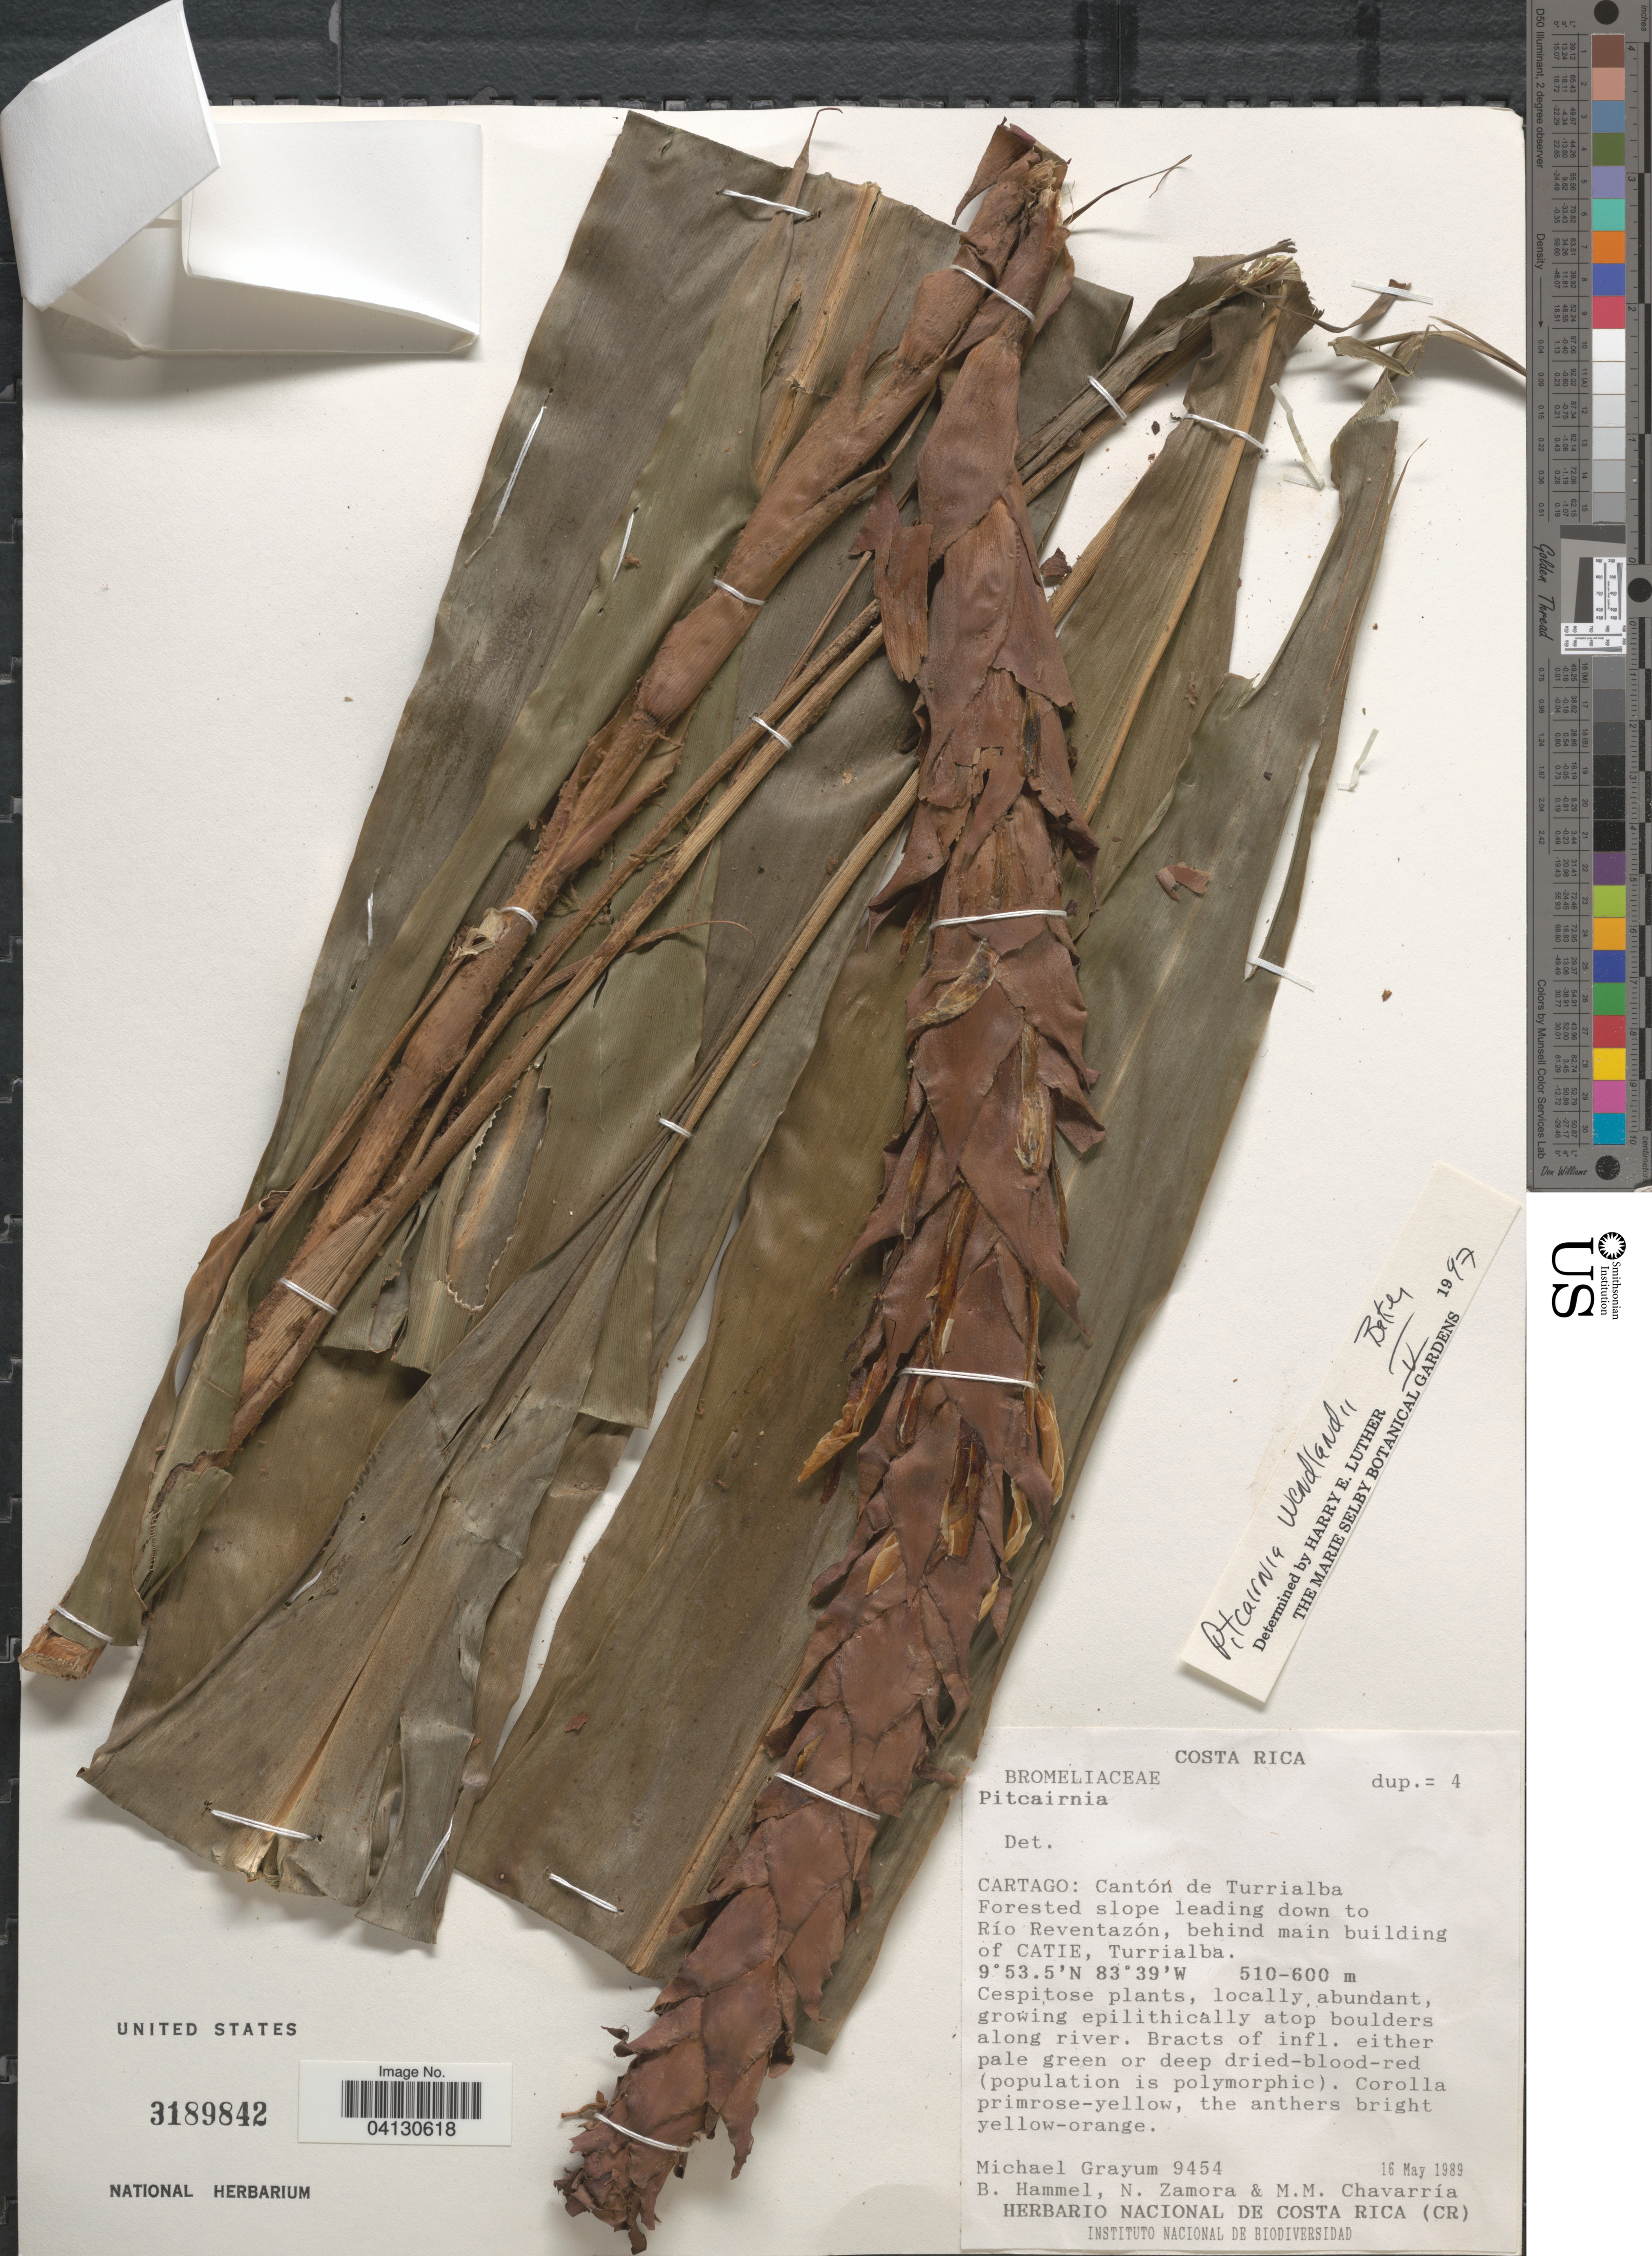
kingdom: Plantae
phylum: Tracheophyta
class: Liliopsida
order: Poales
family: Bromeliaceae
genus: Pitcairnia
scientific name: Pitcairnia wendlandii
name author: Baker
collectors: M. H. Grayum, B. Hammel, N. Zamora & M. Chavarría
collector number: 9454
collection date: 1989-05-16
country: Costa Rica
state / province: Cartago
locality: Cantón de Turrialba. Forested slope leading down to Río Reventazón, behind main building of Catie, Turrialba.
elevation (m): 510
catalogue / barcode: US 3189842